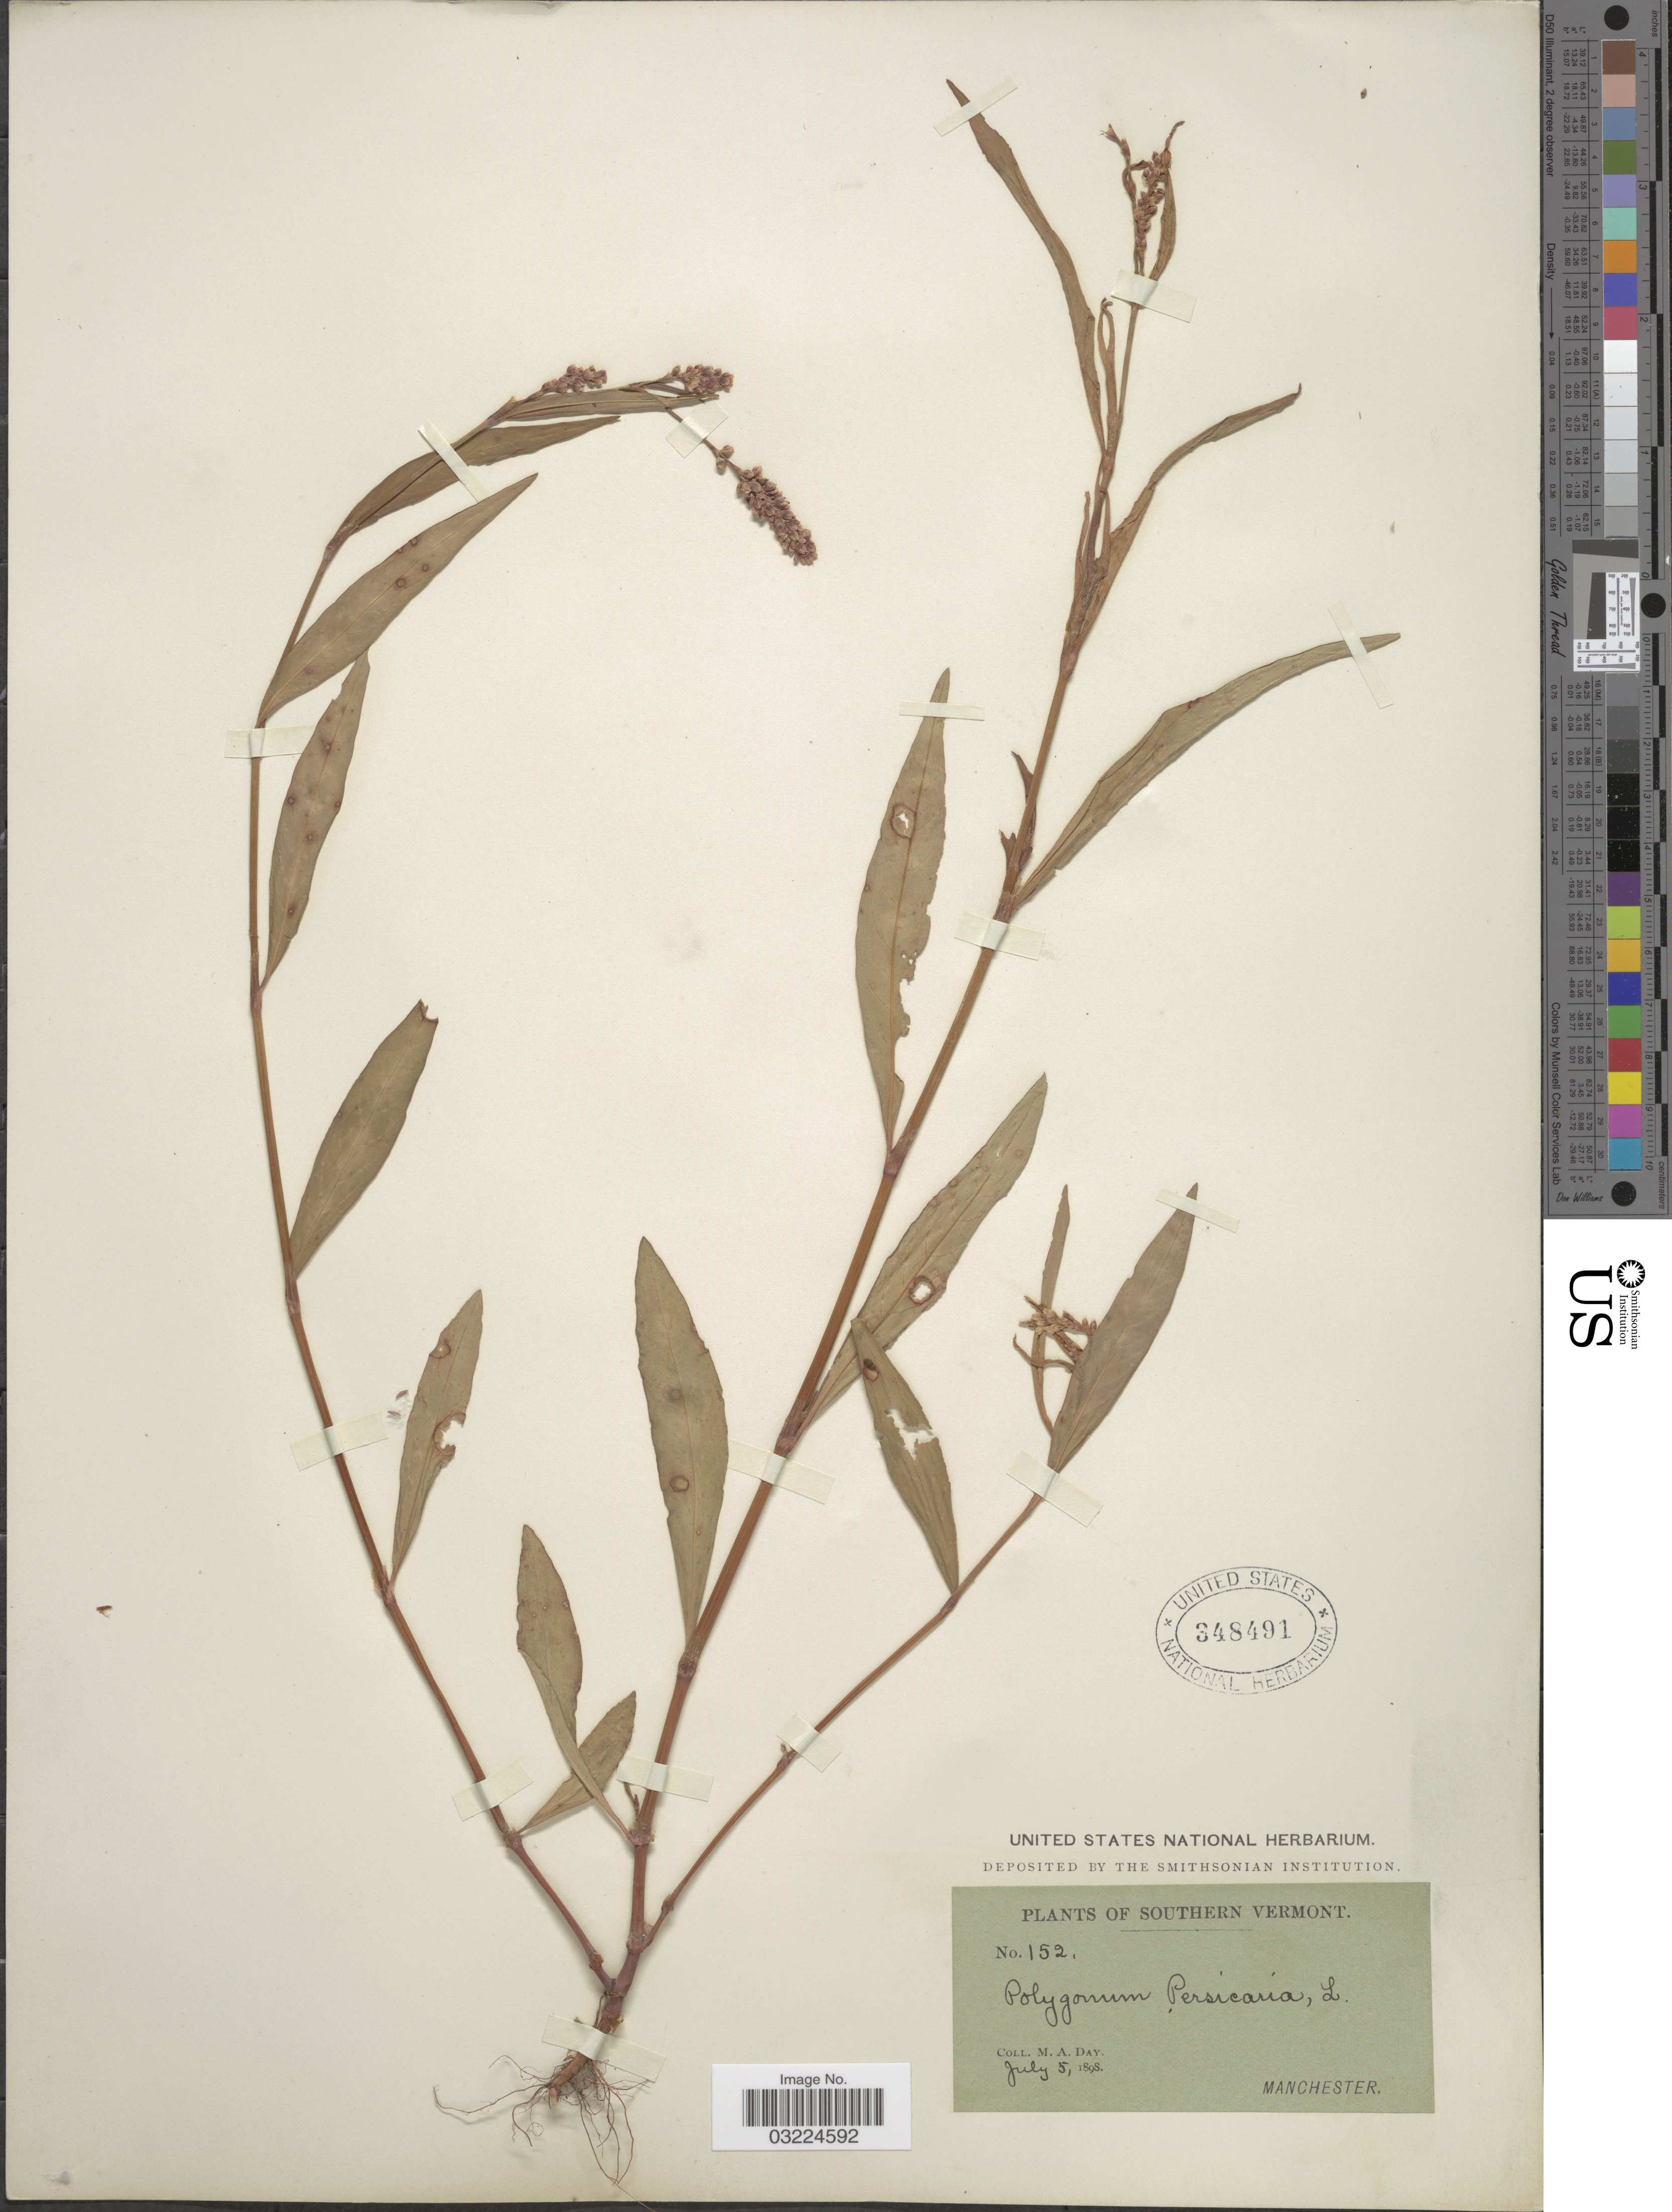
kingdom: Plantae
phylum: Tracheophyta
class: Magnoliopsida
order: Caryophyllales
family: Polygonaceae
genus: Persicaria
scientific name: Persicaria maculosa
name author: S.F. Gray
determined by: Atha, D. E.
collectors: M. Day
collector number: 152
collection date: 1898-07-05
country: United States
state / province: Vermont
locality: Southern Vermont. Manchester.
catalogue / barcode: US 348491